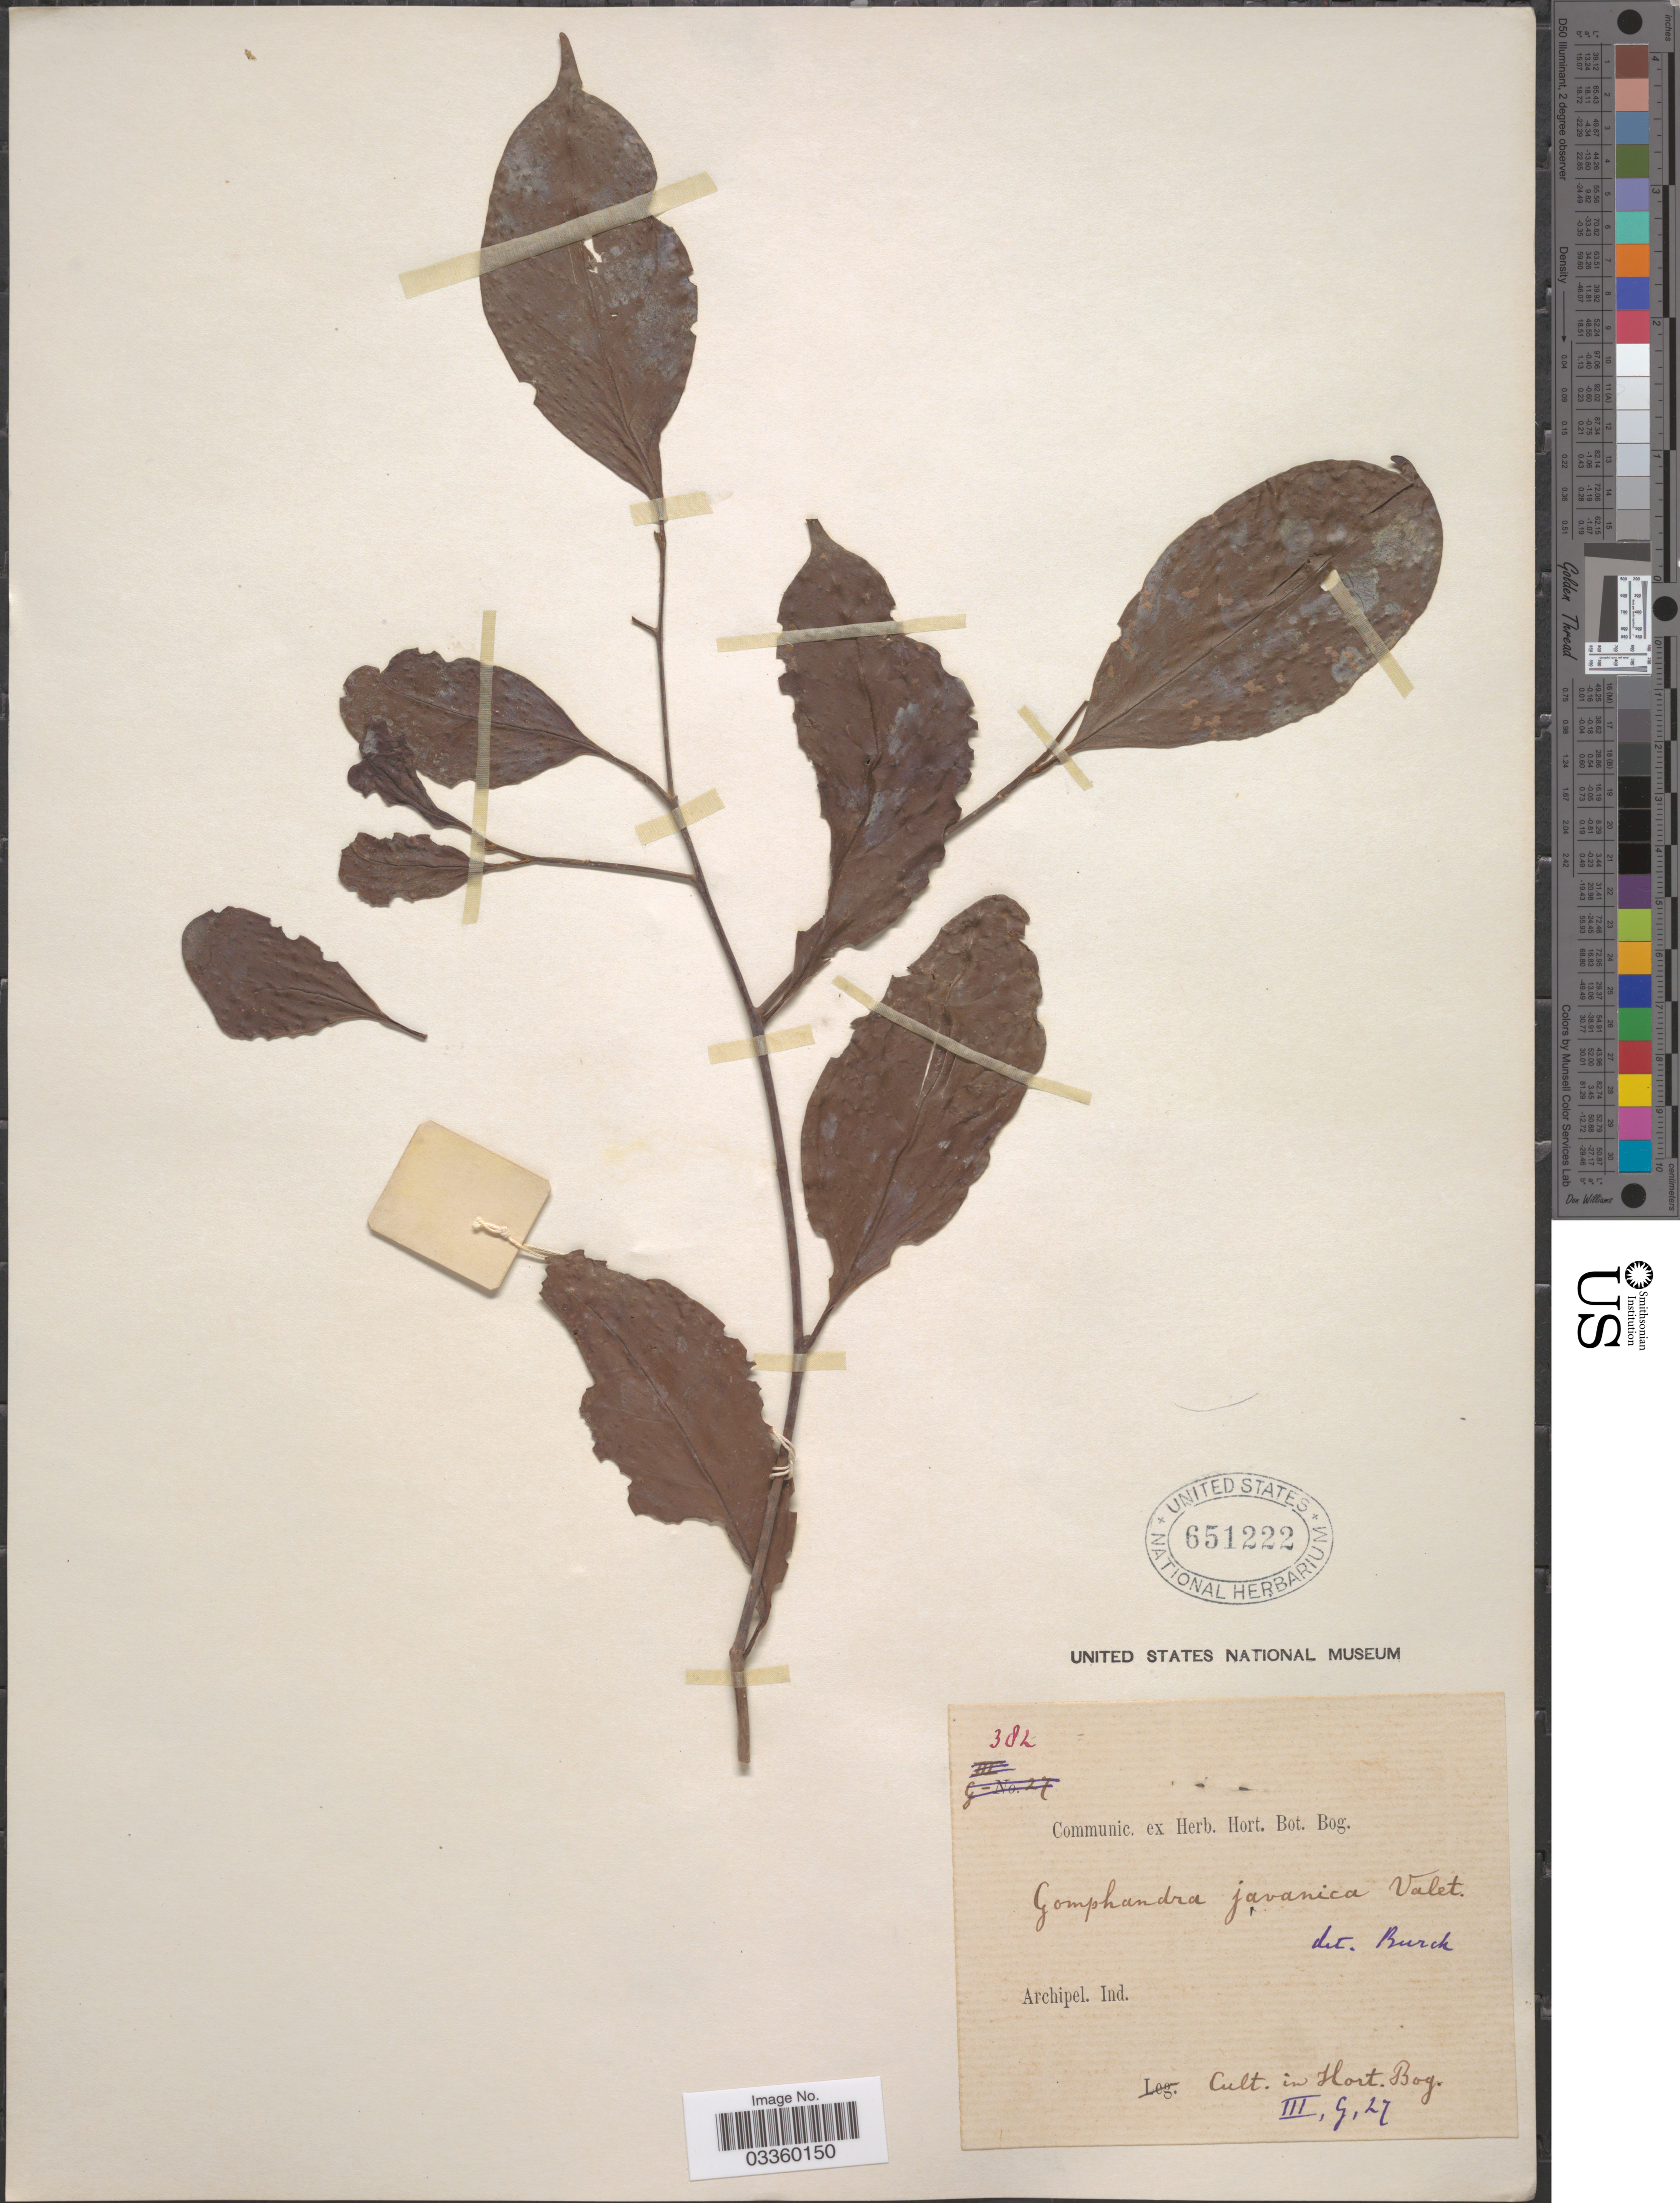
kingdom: Plantae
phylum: Tracheophyta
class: Magnoliopsida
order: Cardiopteridales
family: Stemonuraceae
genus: Gomphandra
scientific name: Gomphandra javanica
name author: (Blume) Valeton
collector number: III,G,27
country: Indonesia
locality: Archipel. Ind. Cult. in Hort. Bog.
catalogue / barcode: US 651222